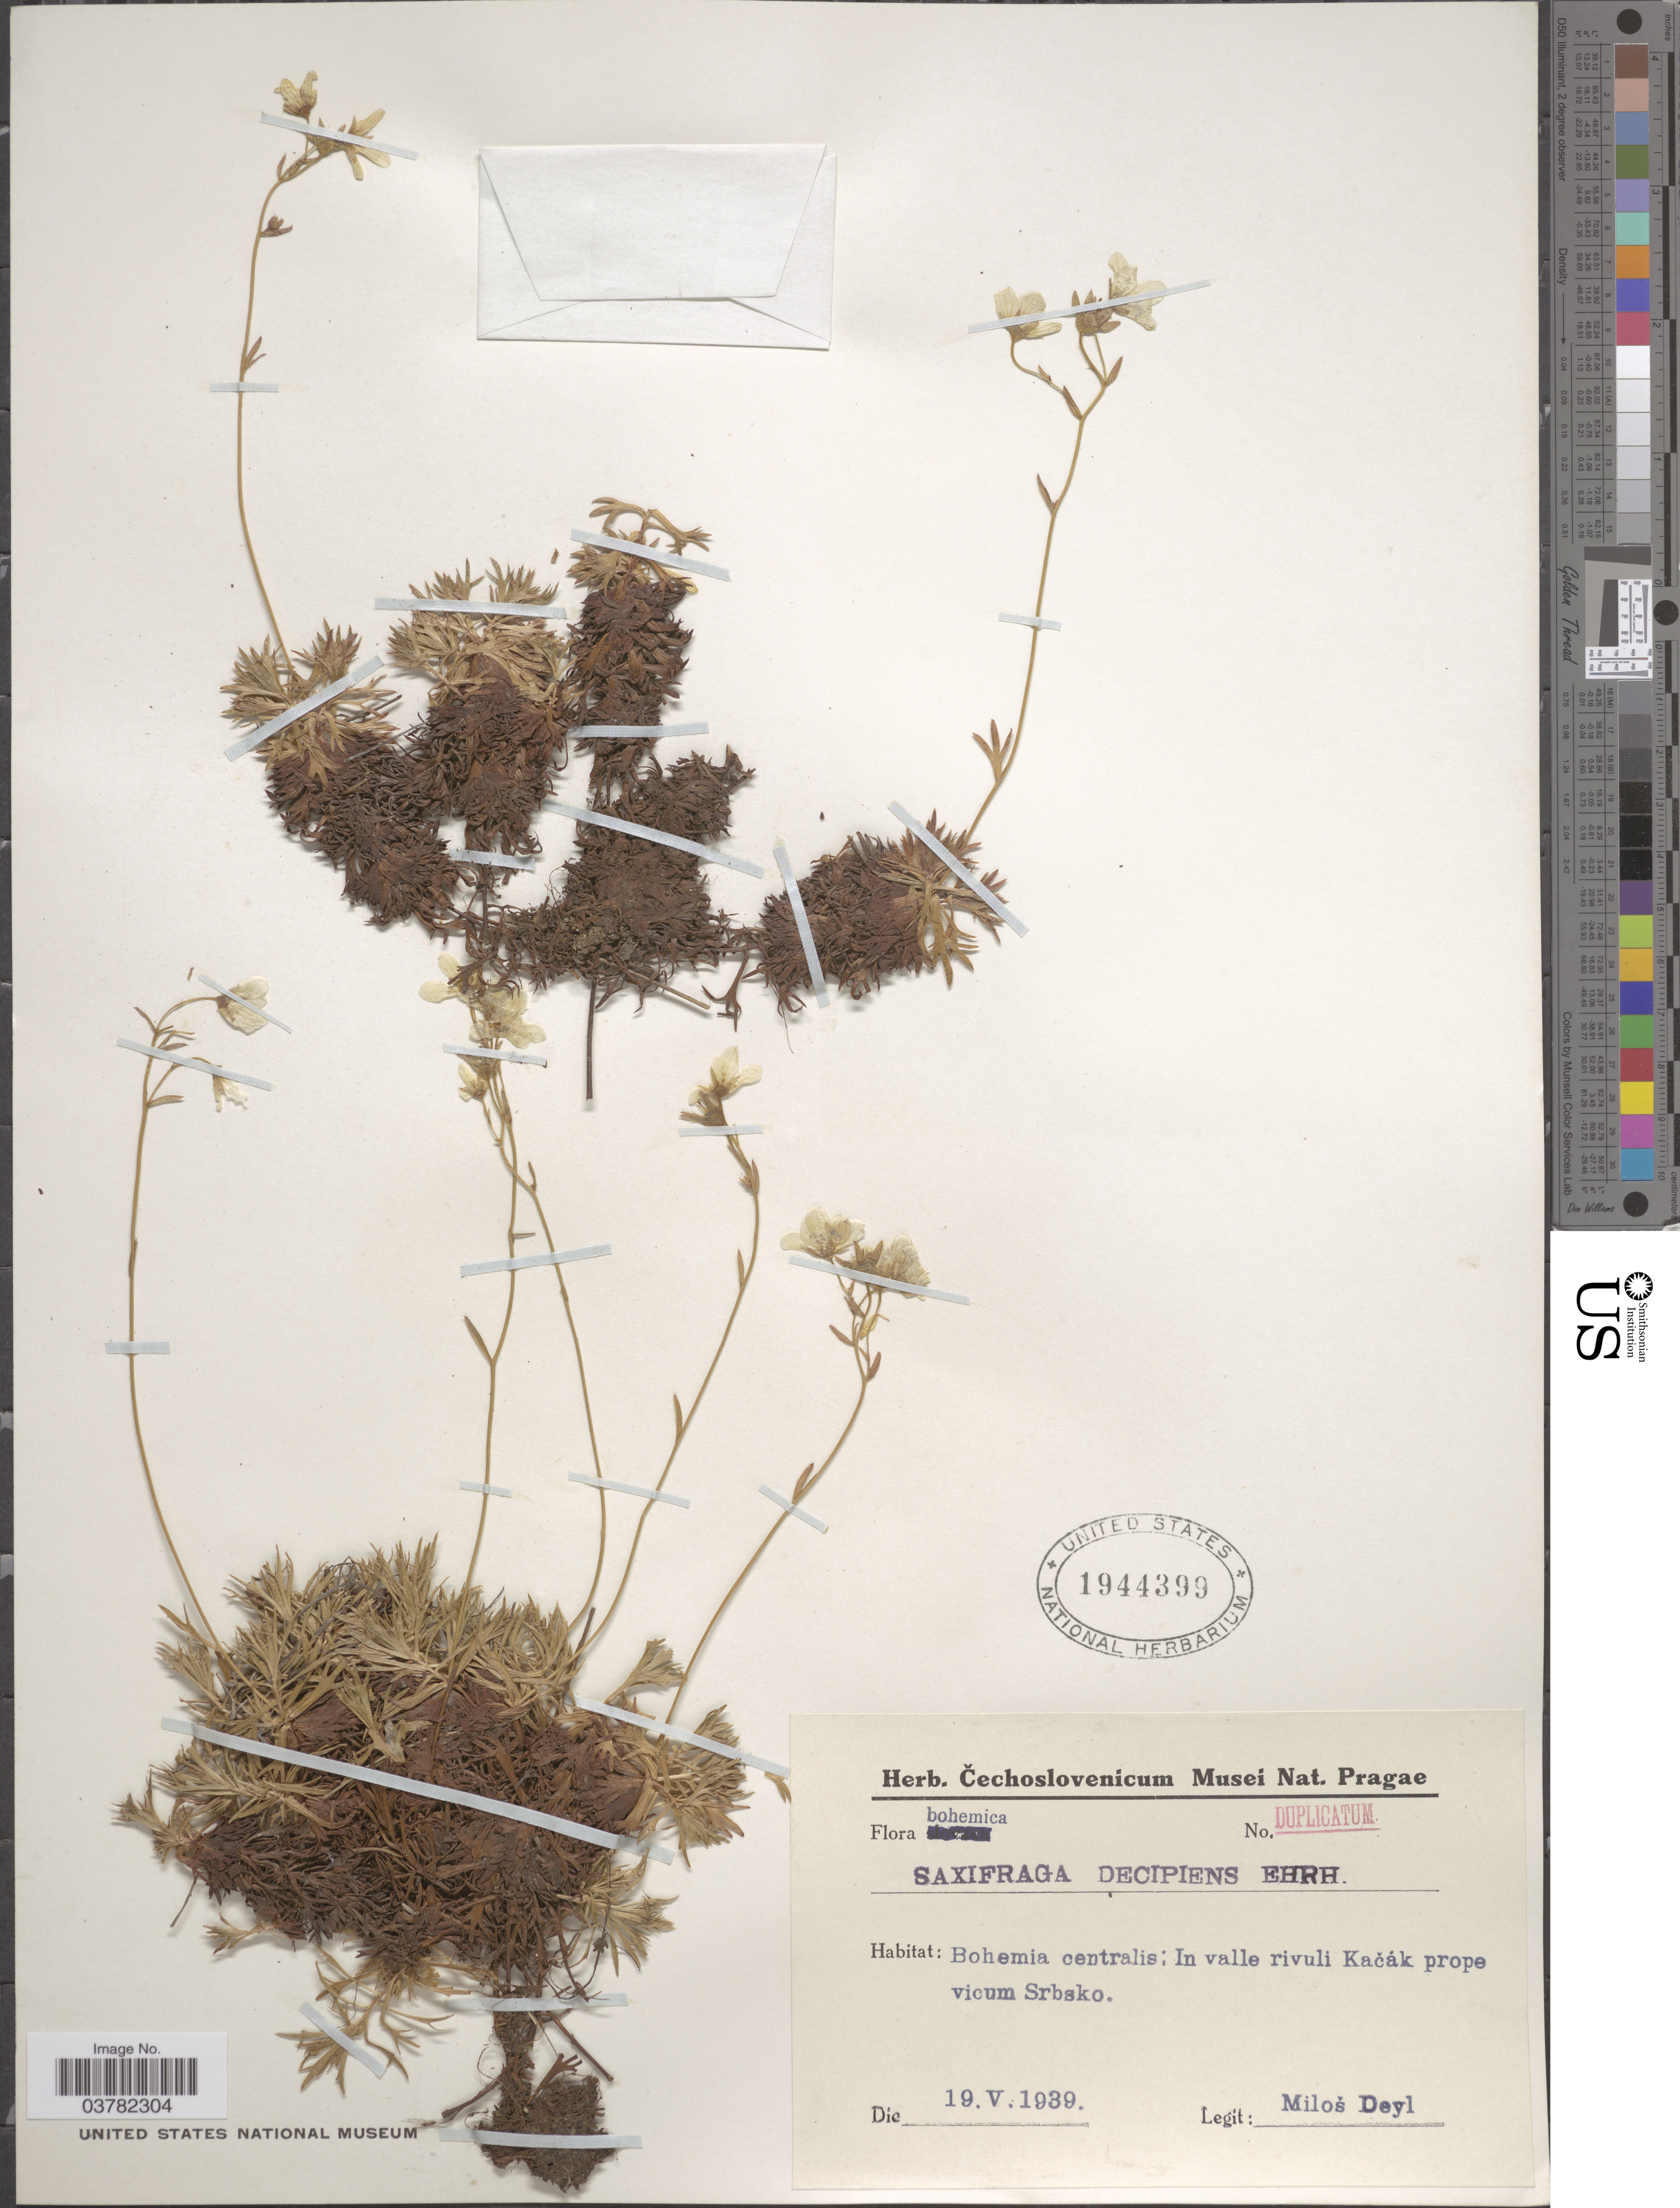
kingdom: Plantae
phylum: Tracheophyta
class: Magnoliopsida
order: Saxifragales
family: Saxifragaceae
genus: Saxifraga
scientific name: Saxifraga decipiens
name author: Ehrh.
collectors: M. Deyl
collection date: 1939-05-19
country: Czechia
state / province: Central Bohemian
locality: Bohemica. Bohemia centralis: In valle rivuli Kačák prope vicum Srbsko.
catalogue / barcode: US 1944399